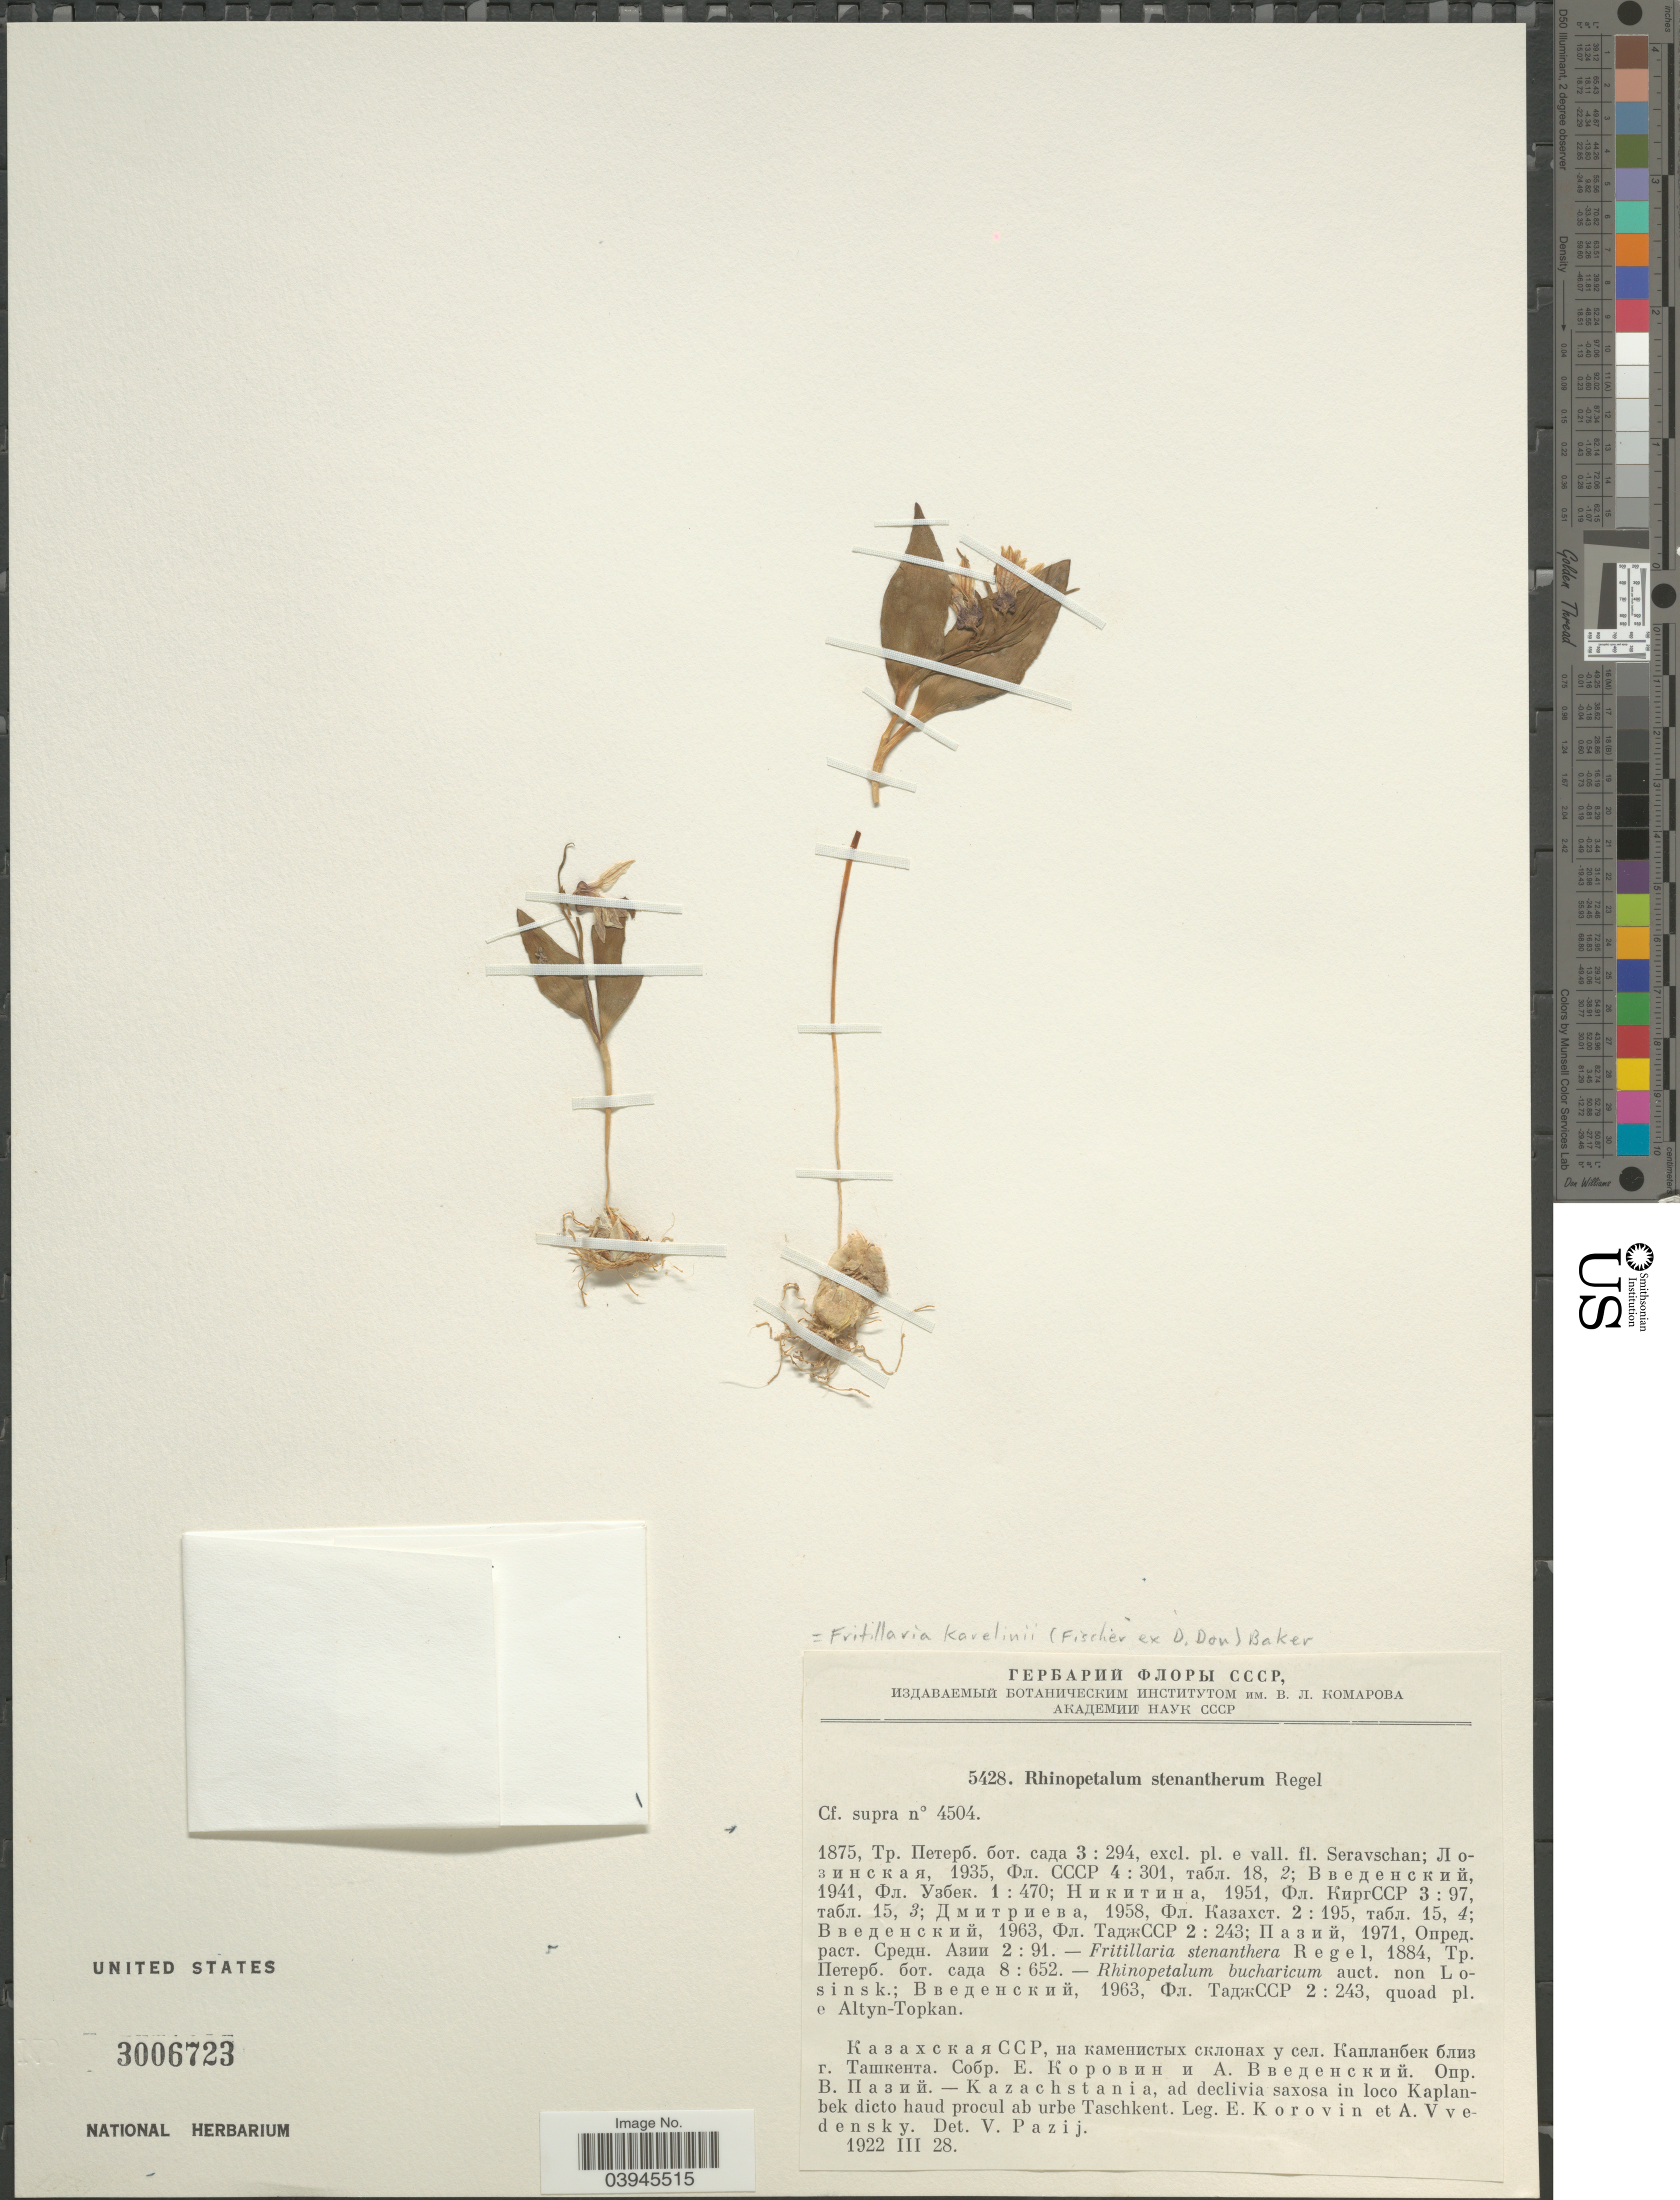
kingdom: Plantae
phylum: Tracheophyta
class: Liliopsida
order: Liliales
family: Liliaceae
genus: Fritillaria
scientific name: Fritillaria karelinii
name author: (Fisch. ex D. Don) Baker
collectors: E. Korovin & A. Vvedensky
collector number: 5428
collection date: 1922-03-28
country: Kazakhstan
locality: Kazachstania, ad declivia saxosa in loco Kaplanbek dicto haud procul ab urbe Taschkent.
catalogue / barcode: US 3006723